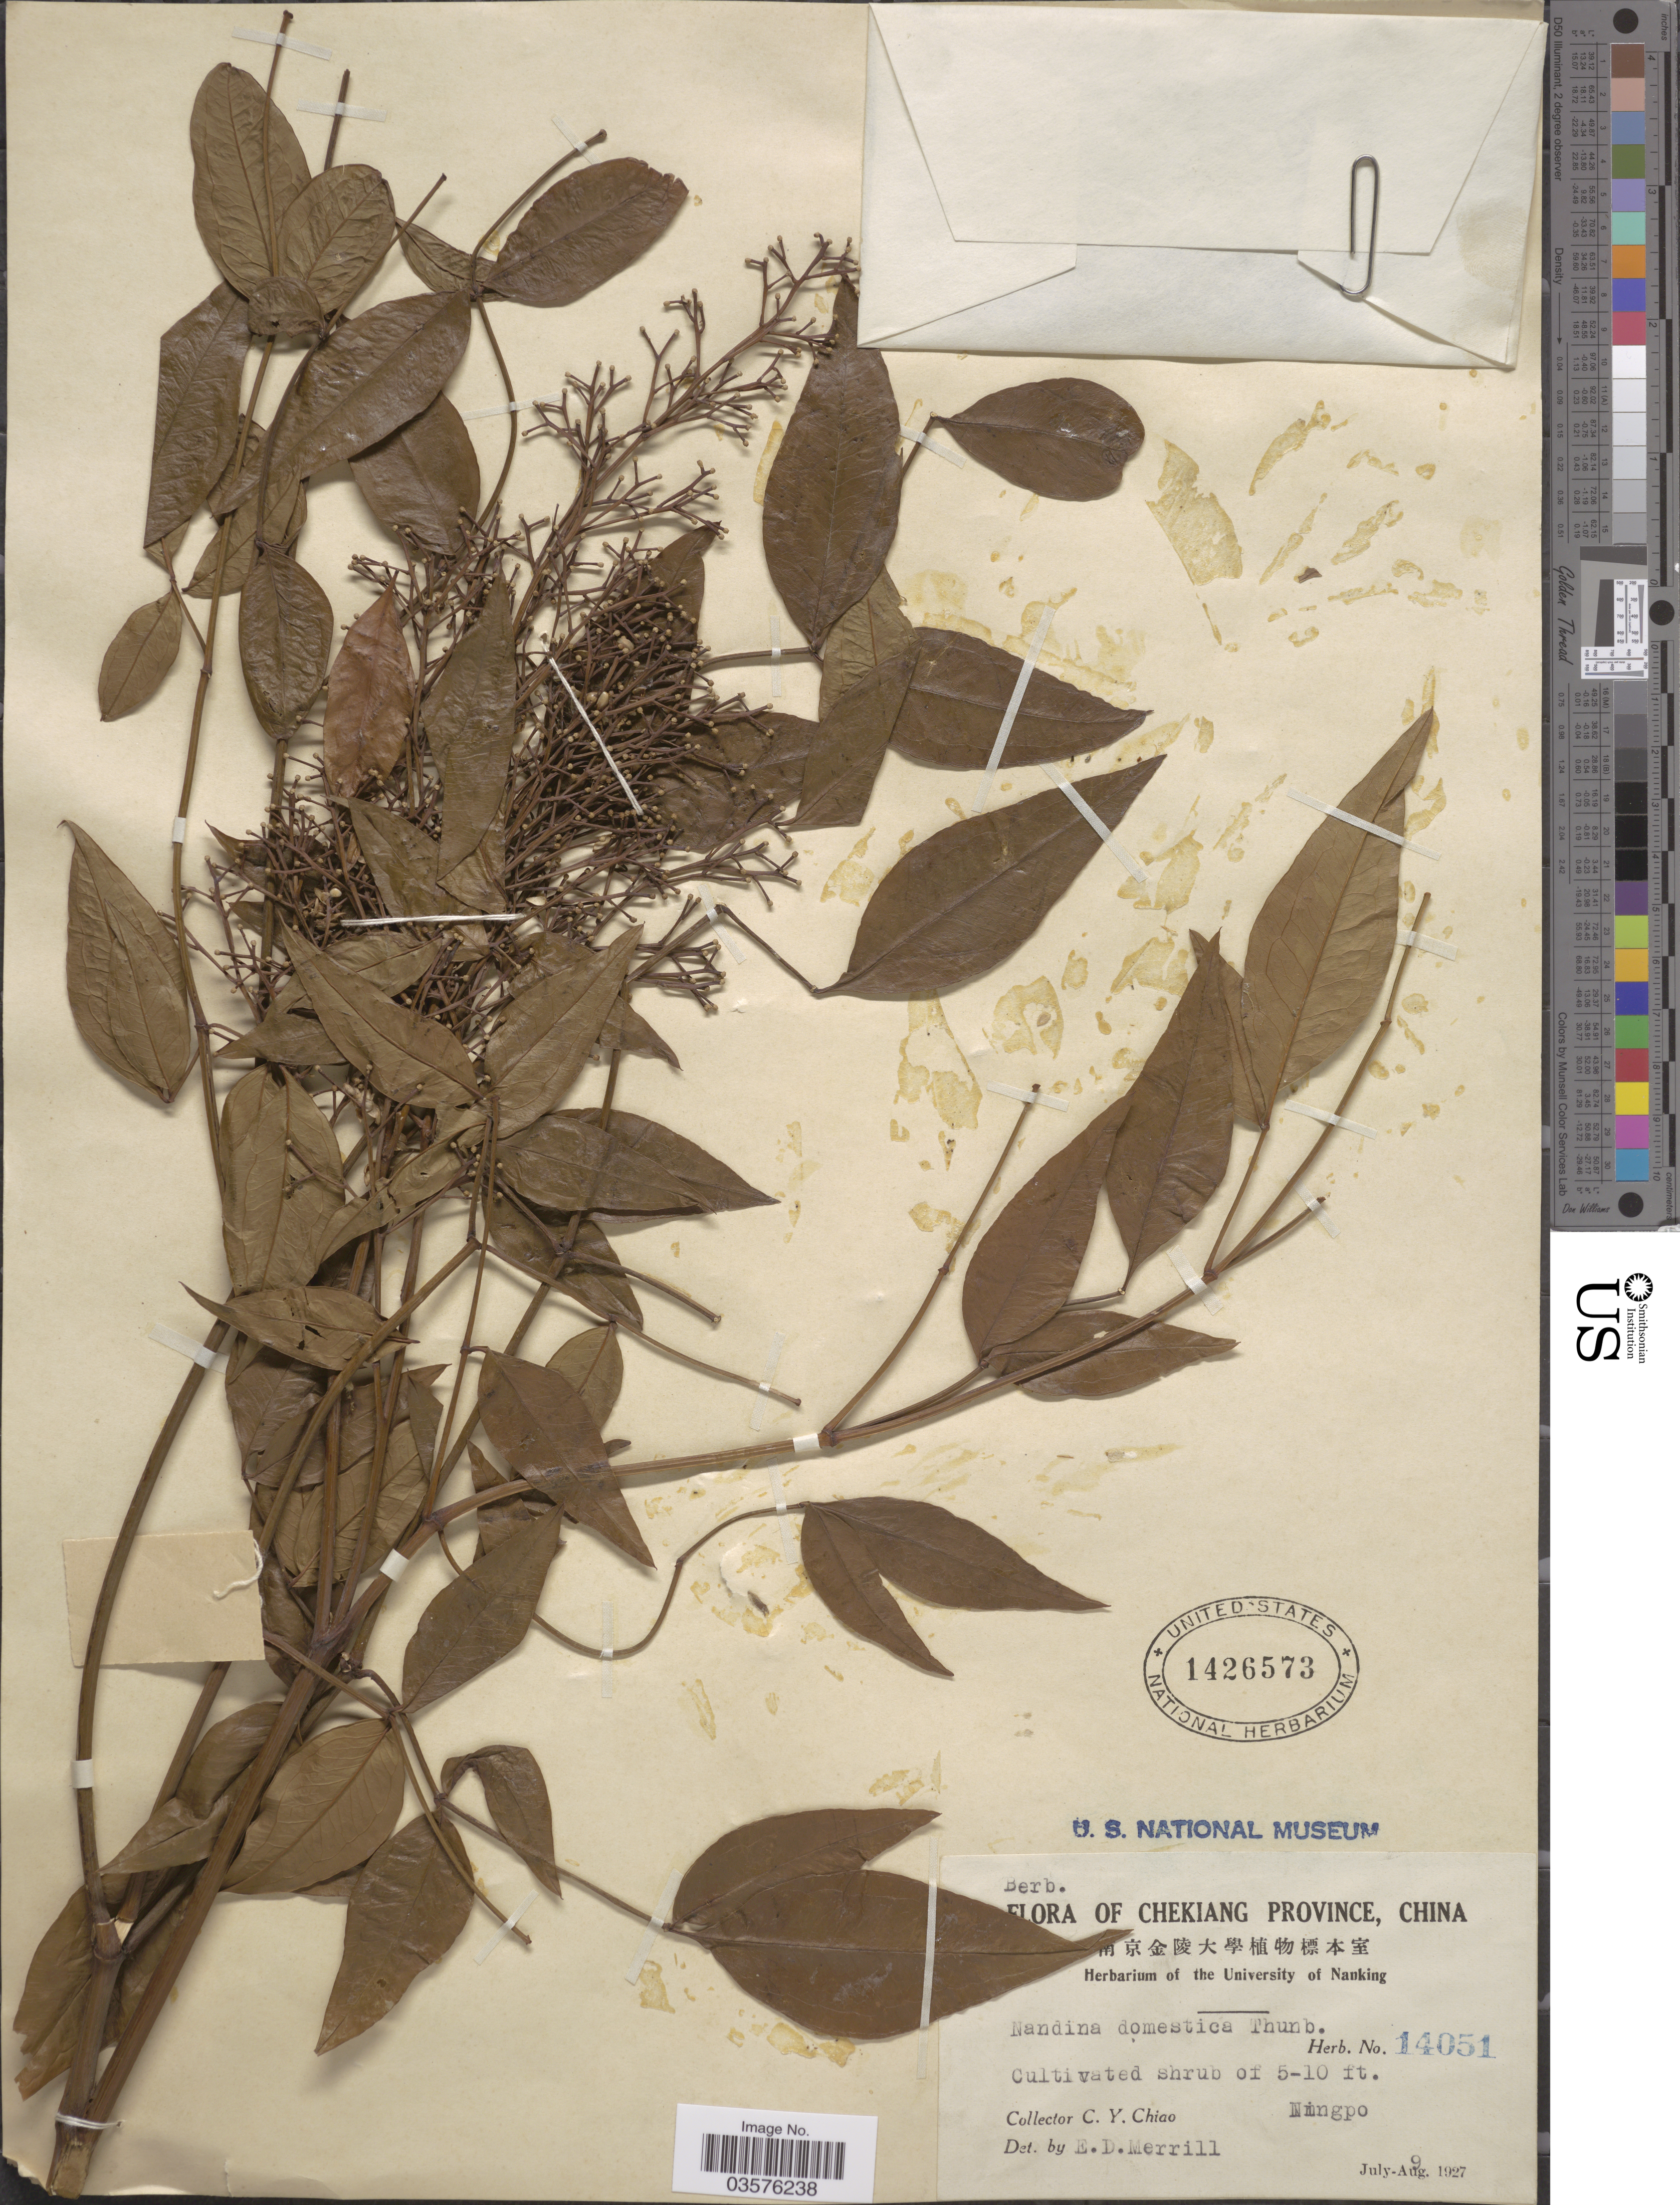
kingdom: Plantae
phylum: Tracheophyta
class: Magnoliopsida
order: Ranunculales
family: Berberidaceae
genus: Nandina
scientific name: Nandina domestica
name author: Thunb.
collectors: C. Y. Chiao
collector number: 14051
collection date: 1927-08-09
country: China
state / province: Zhejiang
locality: Chekiang Province. Ningpo.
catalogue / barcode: US 1426573